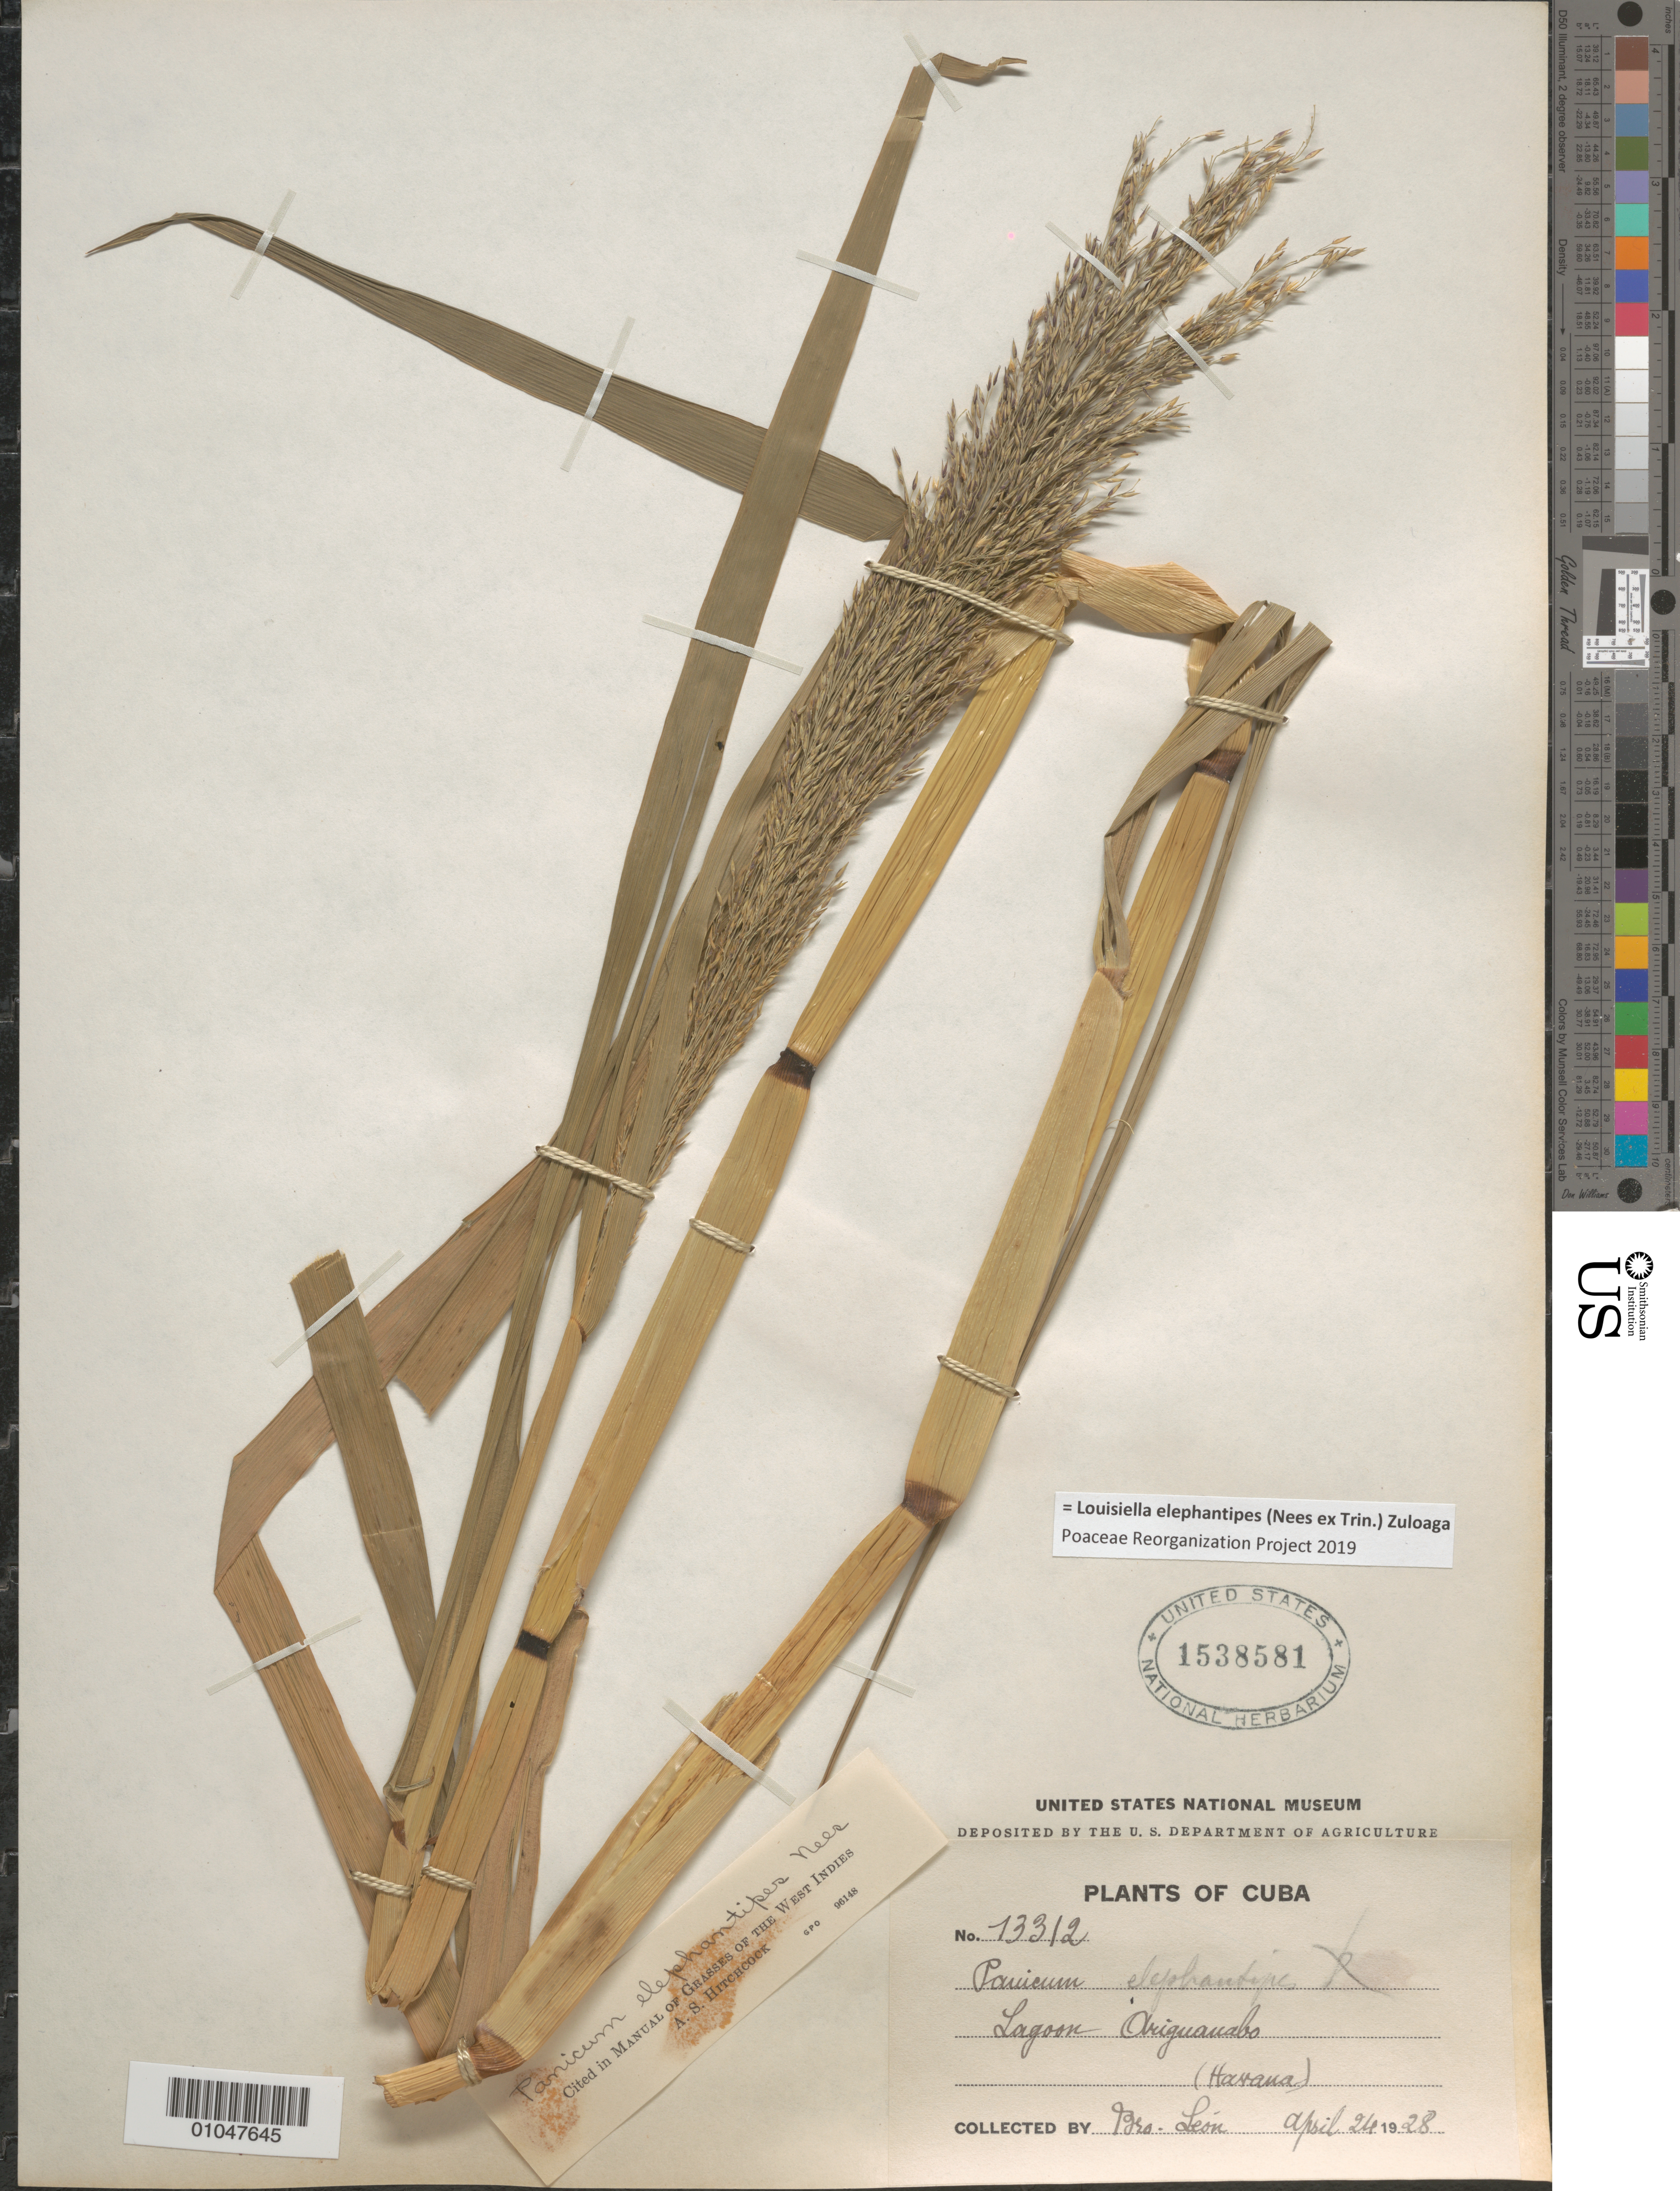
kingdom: Plantae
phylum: Tracheophyta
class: Liliopsida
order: Poales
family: Poaceae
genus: Louisiella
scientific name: Louisiella elephantipes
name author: (Nees ex Trin.) Zuloaga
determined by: Poaceae Reorganization Project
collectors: Bro. León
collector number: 13312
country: Cuba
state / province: La Habana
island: Cuba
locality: Ariguanabo lagoon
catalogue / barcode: US 1538581